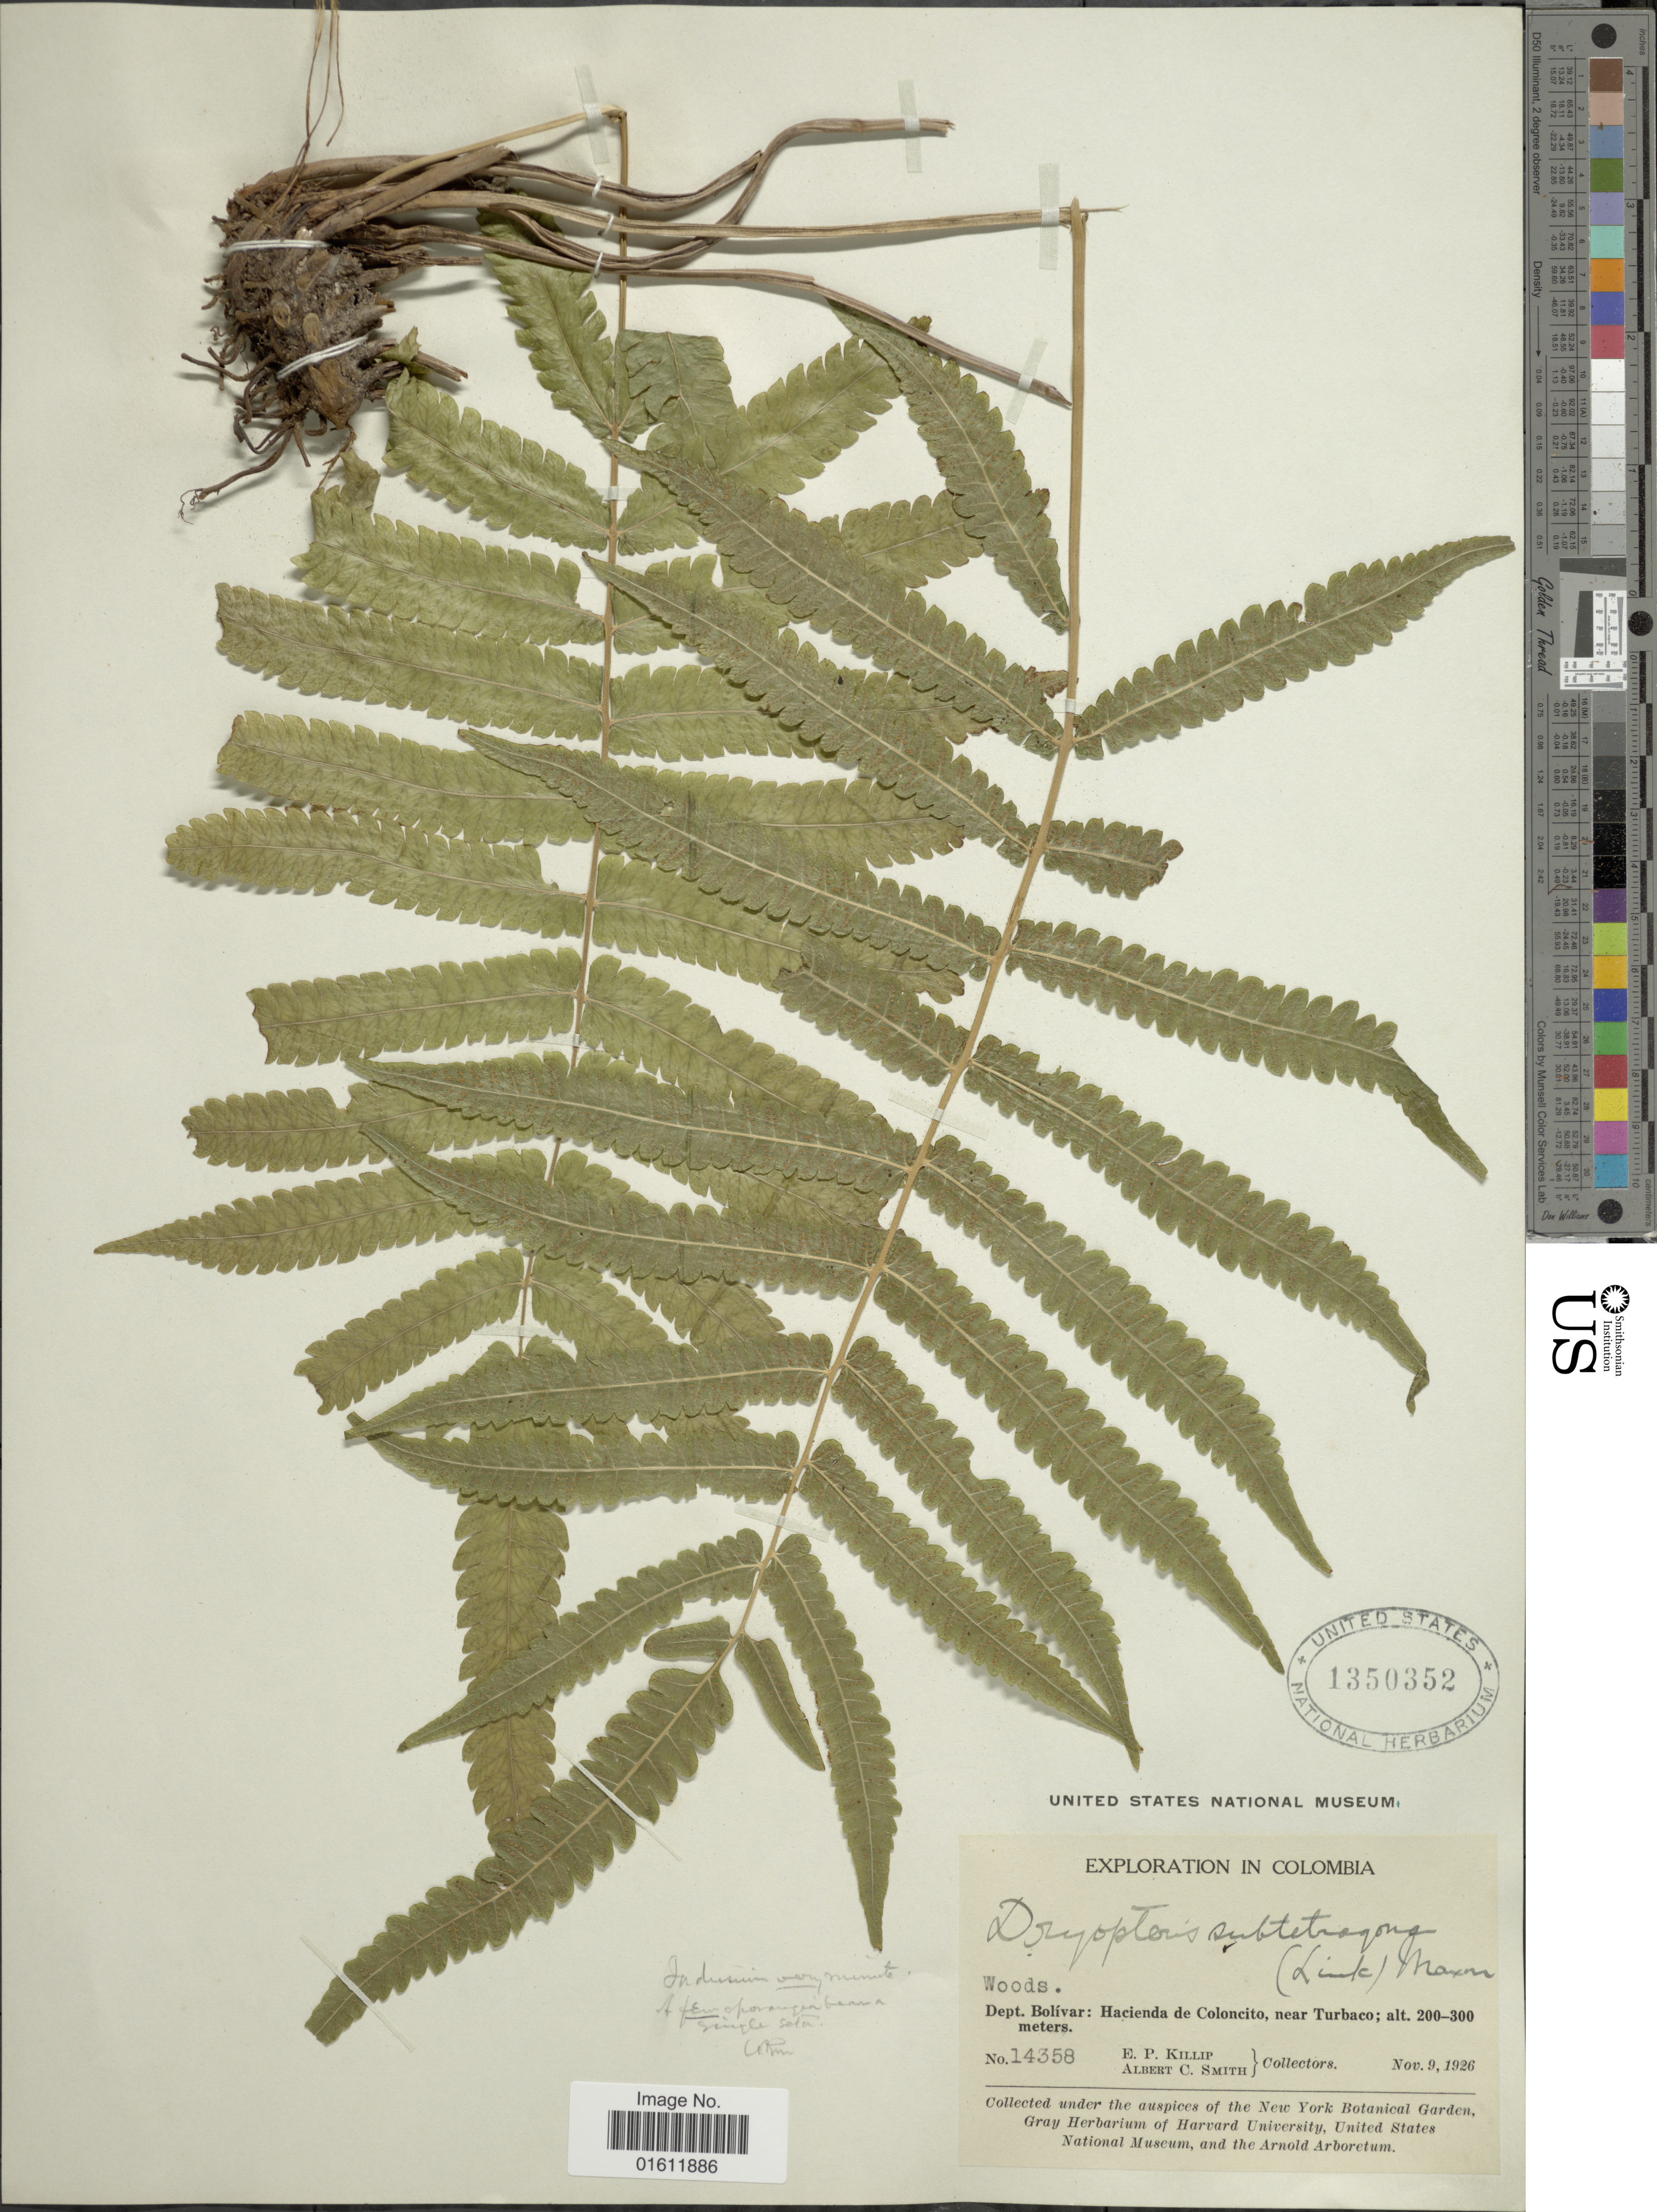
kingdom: Plantae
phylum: Tracheophyta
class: Polypodiopsida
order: Polypodiales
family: Thelypteridaceae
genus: Goniopteris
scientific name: Goniopteris tetragona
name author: (C. Presl) Sw.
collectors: E. P. Killip & A. C. Smith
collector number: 14358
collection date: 1926-11-09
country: Colombia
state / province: Bolívar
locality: Hacienda de Coloncito, near Turbaco.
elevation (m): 200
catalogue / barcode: US 1350352